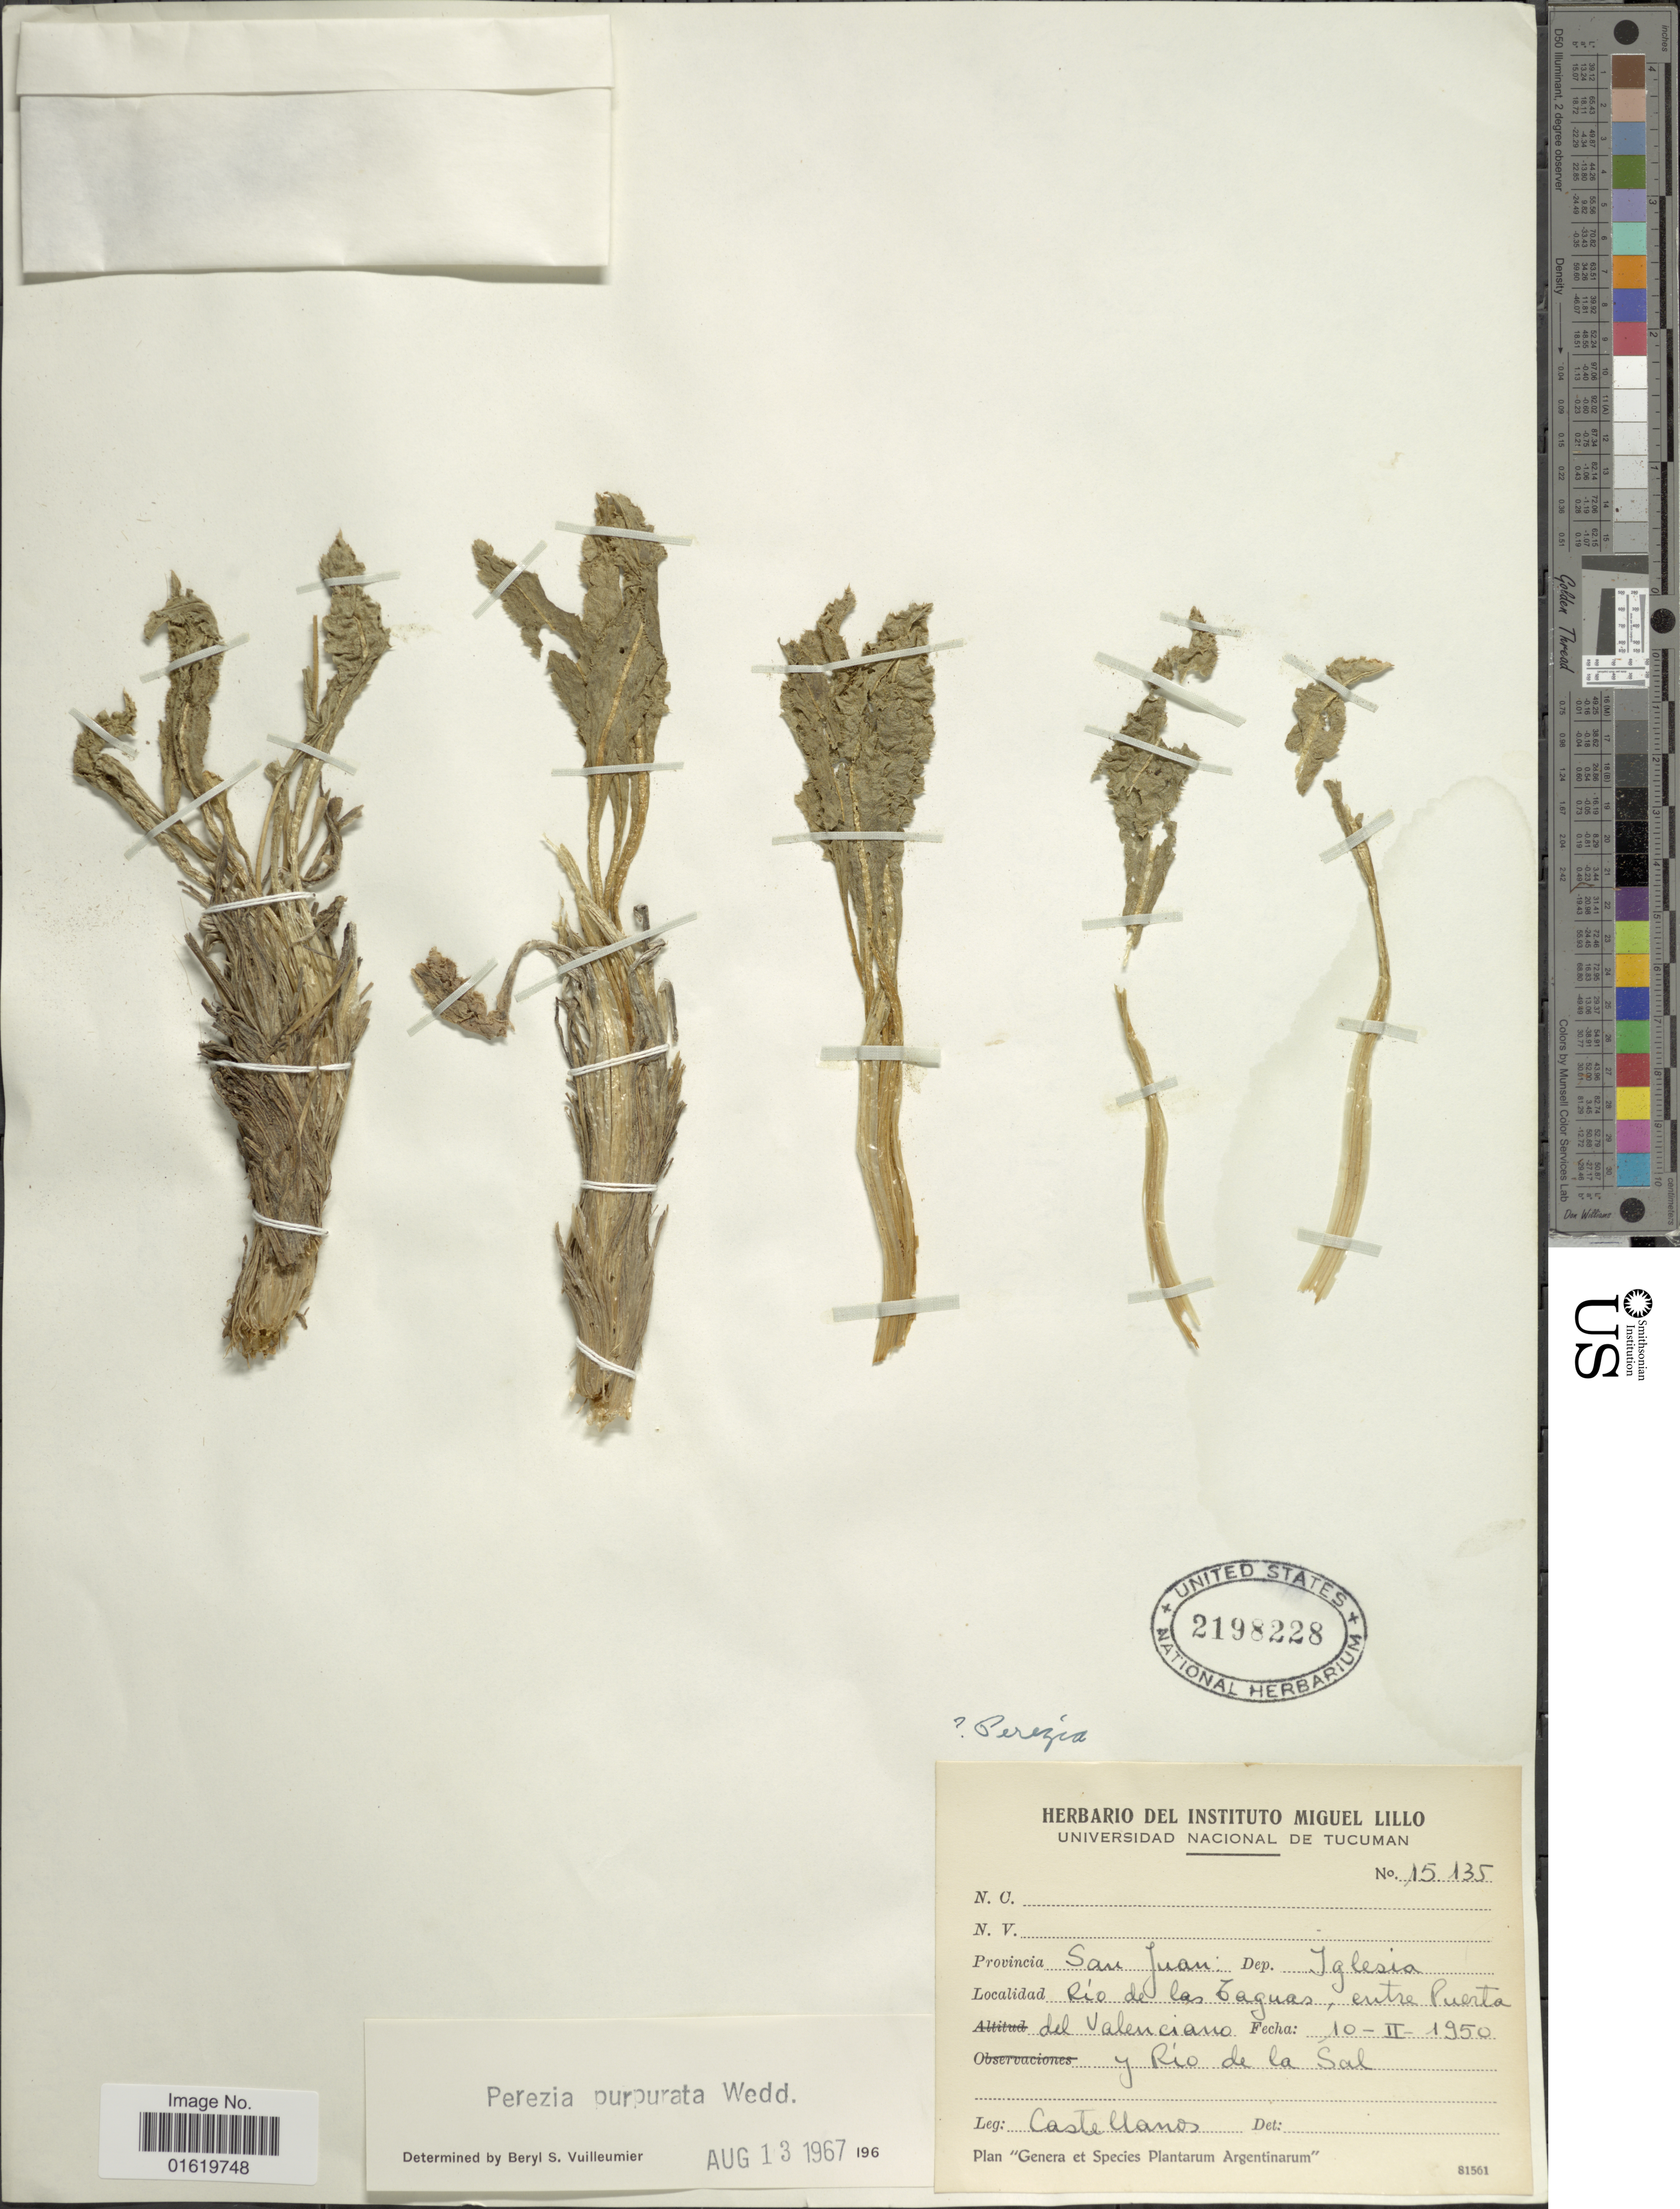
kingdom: Plantae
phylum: Tracheophyta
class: Magnoliopsida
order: Asterales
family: Asteraceae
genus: Perezia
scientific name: Perezia purpurata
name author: Wedd.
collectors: -- Castellanos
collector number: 15135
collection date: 1950-02-10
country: Argentina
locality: Provincia San Juan. Dep. Iglesia. Rio de las Caguas, entre Puerta del Valerianoy Rio de la Sal.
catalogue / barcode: US 2198228